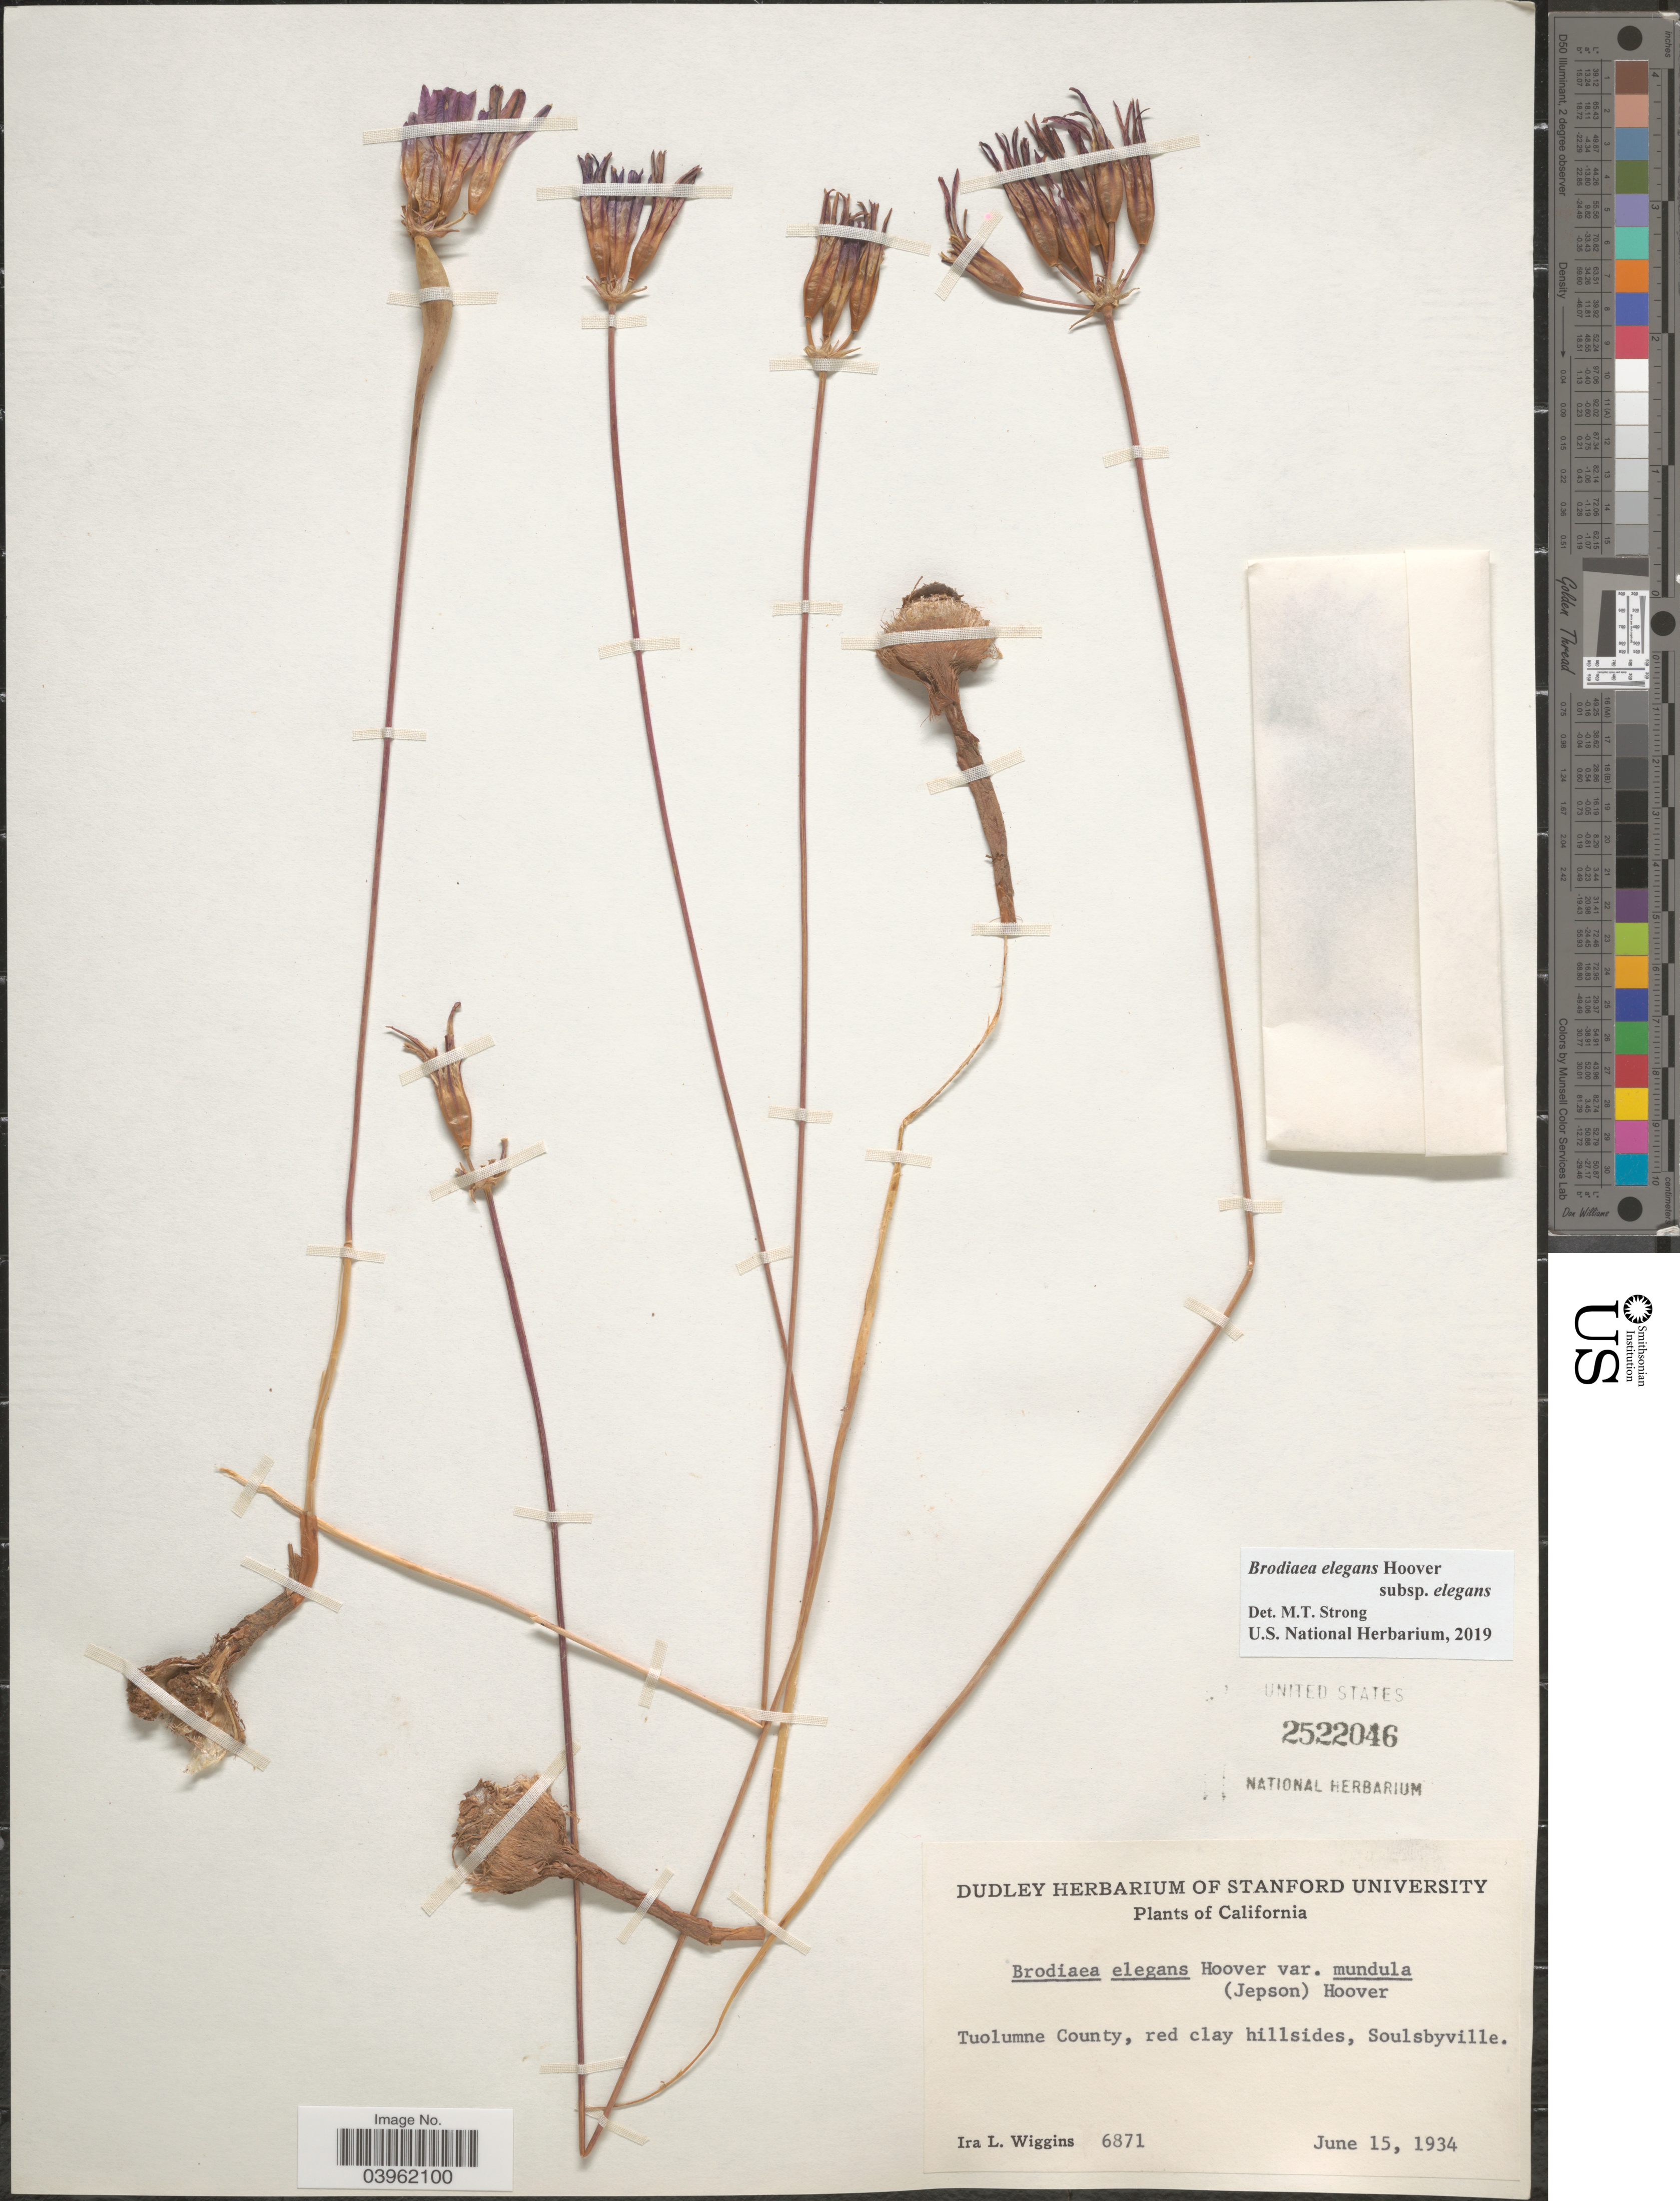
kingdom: Plantae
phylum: Tracheophyta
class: Liliopsida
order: Asparagales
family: Asparagaceae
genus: Brodiaea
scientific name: Brodiaea elegans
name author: Hoover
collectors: I. L. Wiggins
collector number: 6871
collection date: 1934-06-15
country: United States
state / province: California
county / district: Tuolumne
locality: Tuolumne County, Soulsbyville.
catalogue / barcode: US 2522046